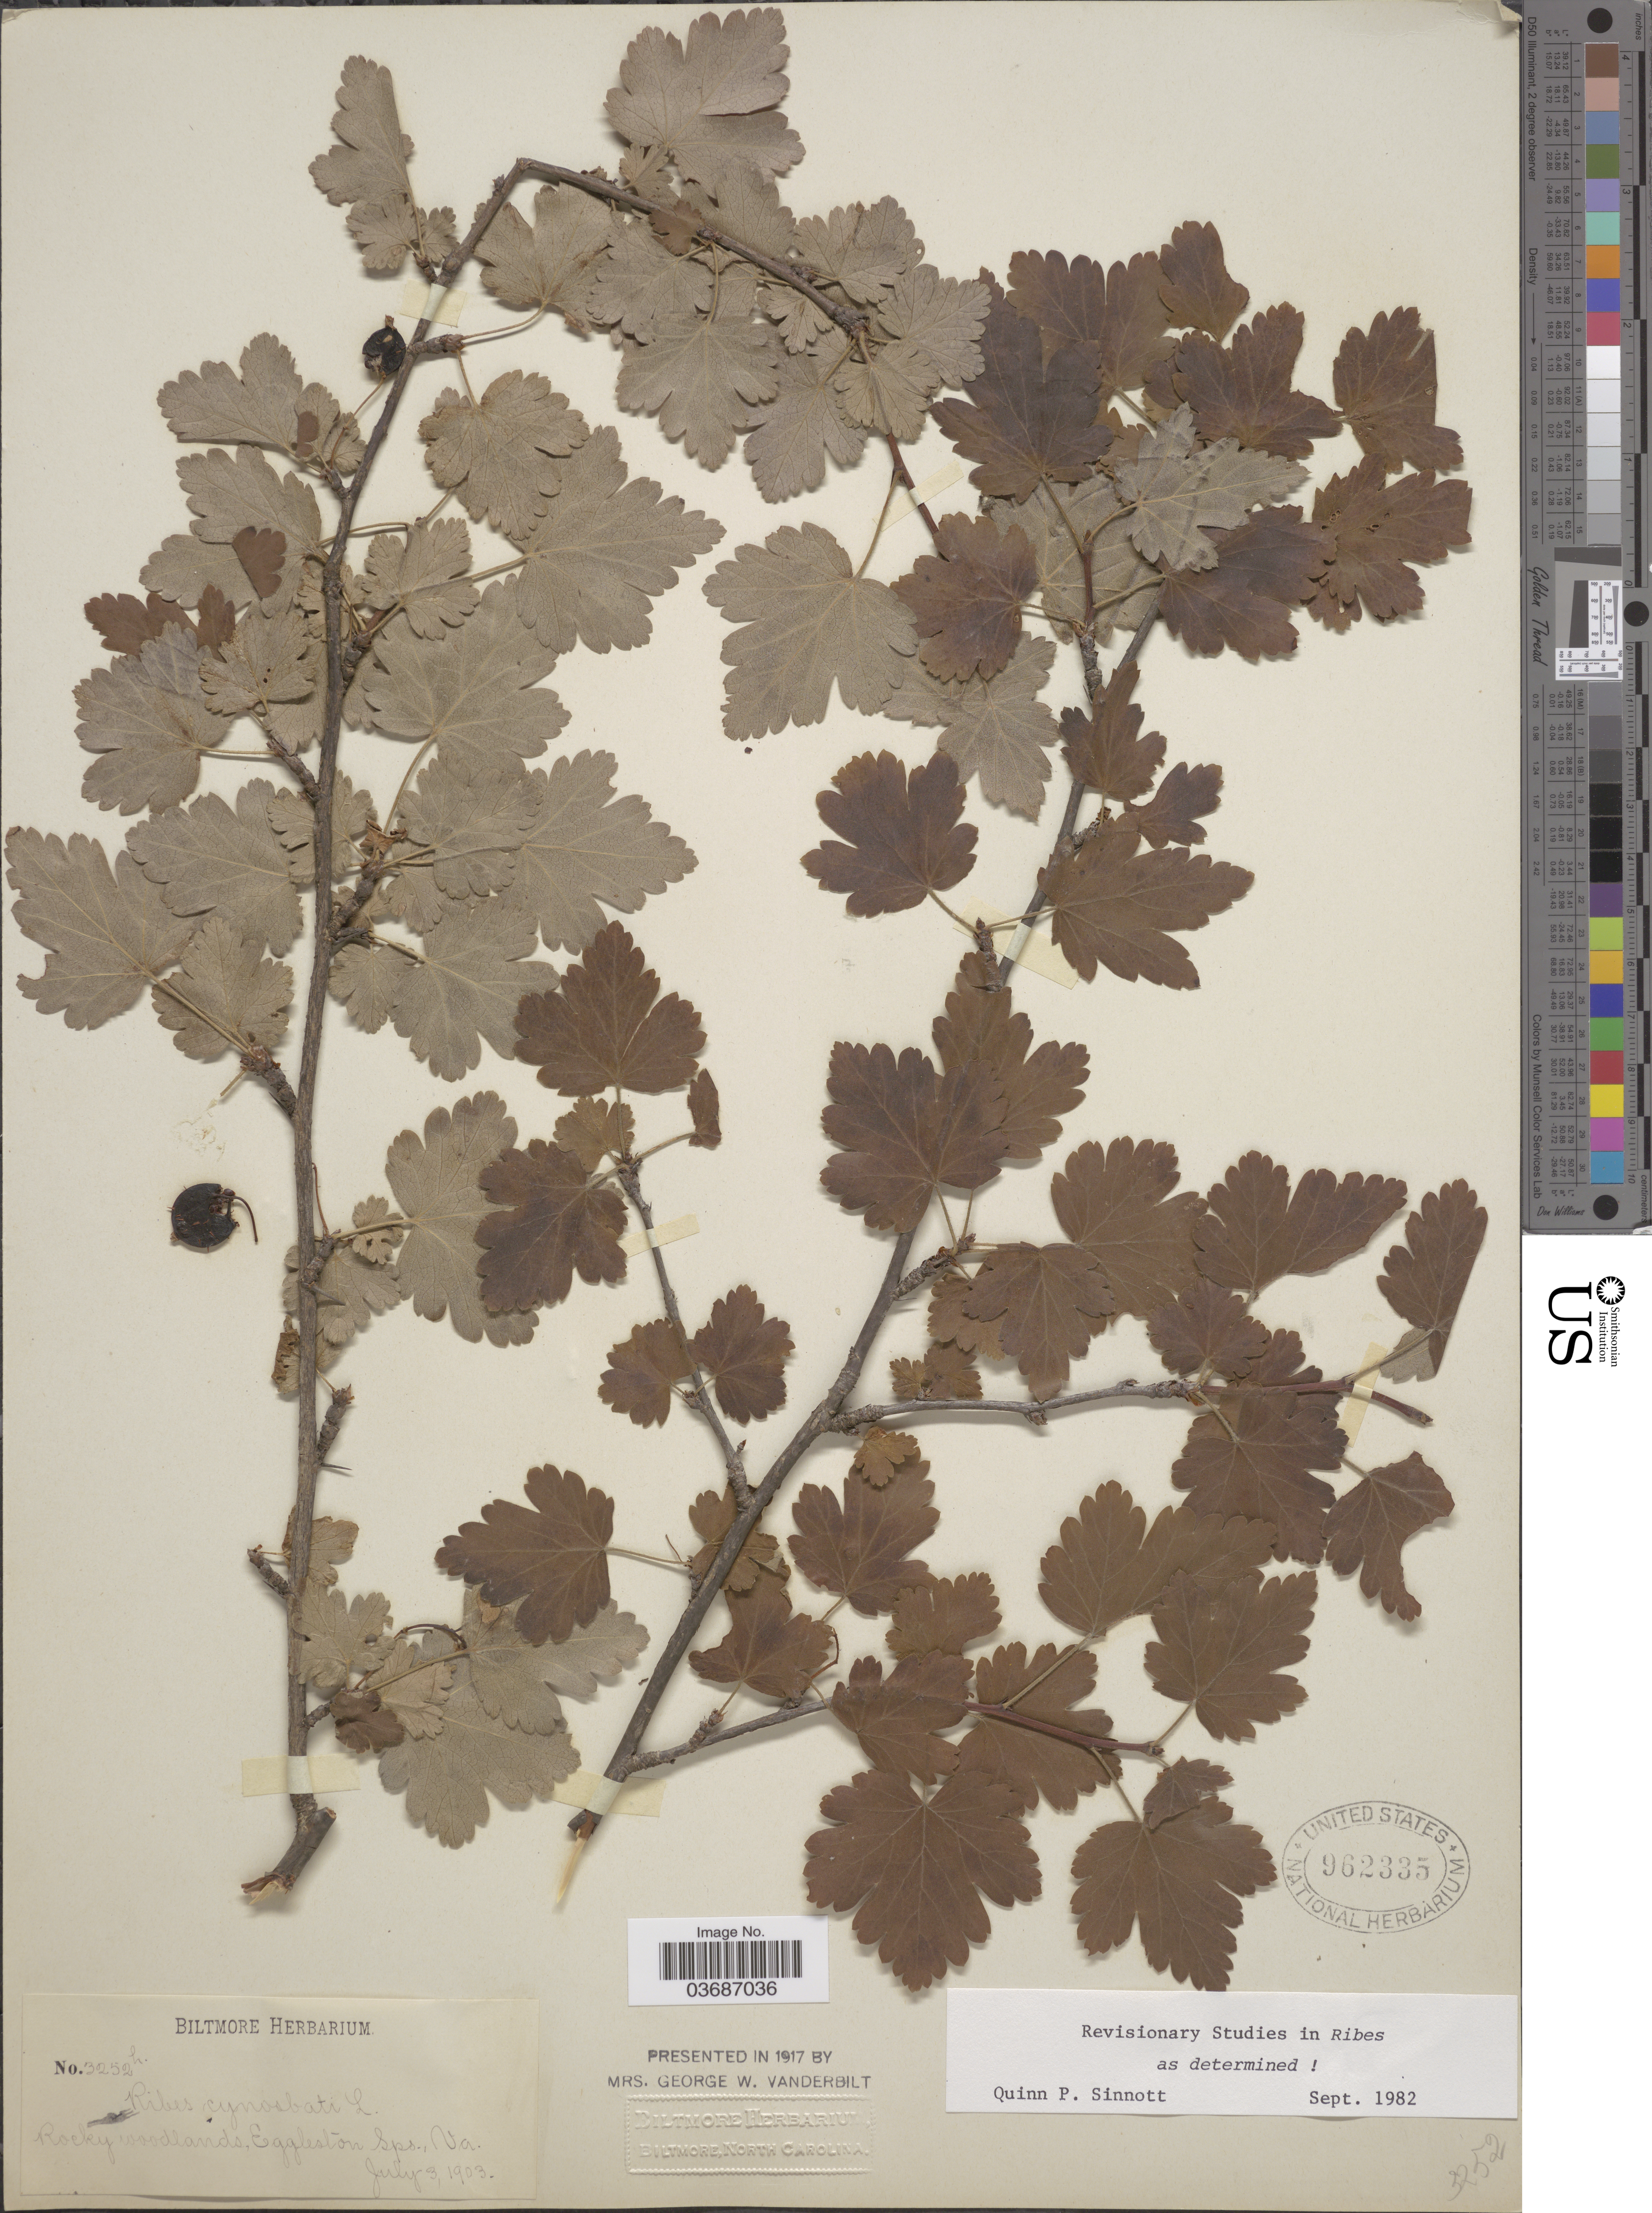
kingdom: Plantae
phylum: Tracheophyta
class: Magnoliopsida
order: Saxifragales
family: Grossulariaceae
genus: Ribes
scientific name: Ribes cynosbati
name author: L.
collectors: ex herb. Biltmore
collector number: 3252h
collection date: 1903-07-03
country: United States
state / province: Virginia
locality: Rocky woodlands, Eggleston Sps.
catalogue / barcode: US 962335